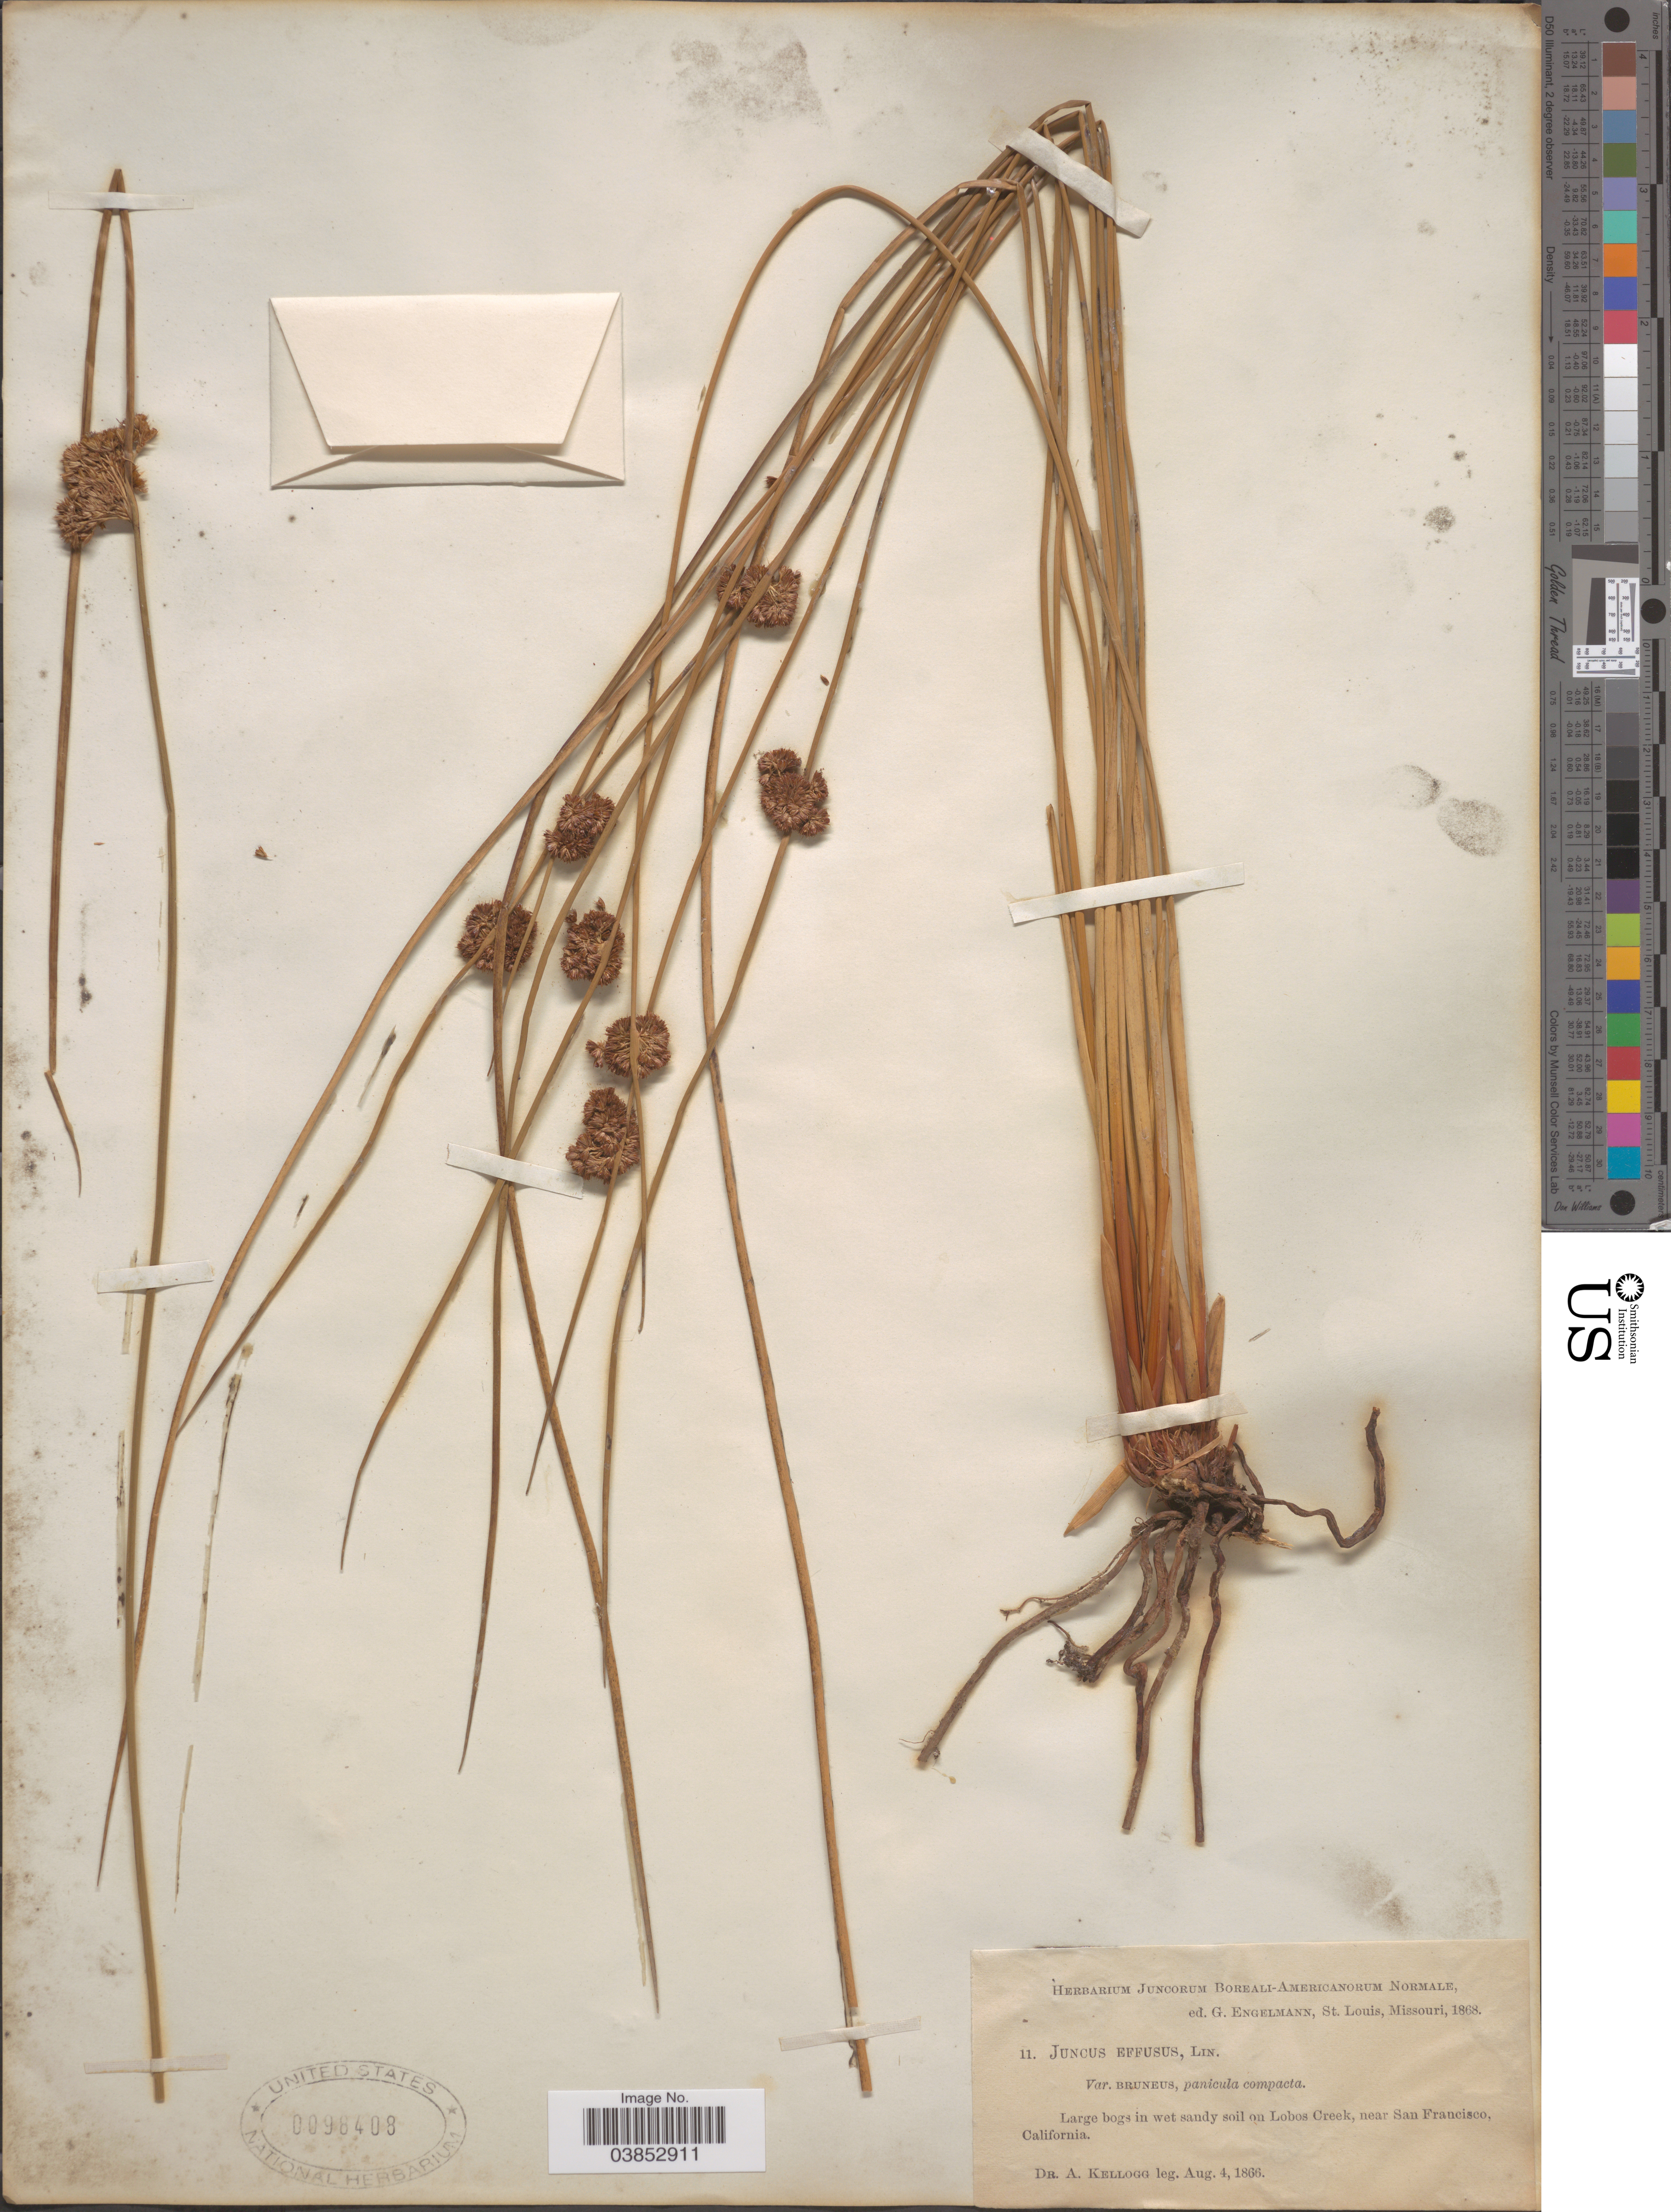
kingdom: Plantae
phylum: Tracheophyta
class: Liliopsida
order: Poales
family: Juncaceae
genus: Juncus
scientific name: Juncus effusus var. brunneus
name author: Engelm.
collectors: A. Kellogg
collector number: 11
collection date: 1866-08-04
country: United States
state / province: California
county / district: San Francisco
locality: Large bogs in wet sandy soil on Lobos Creek, near San Francisco.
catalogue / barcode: US 98408